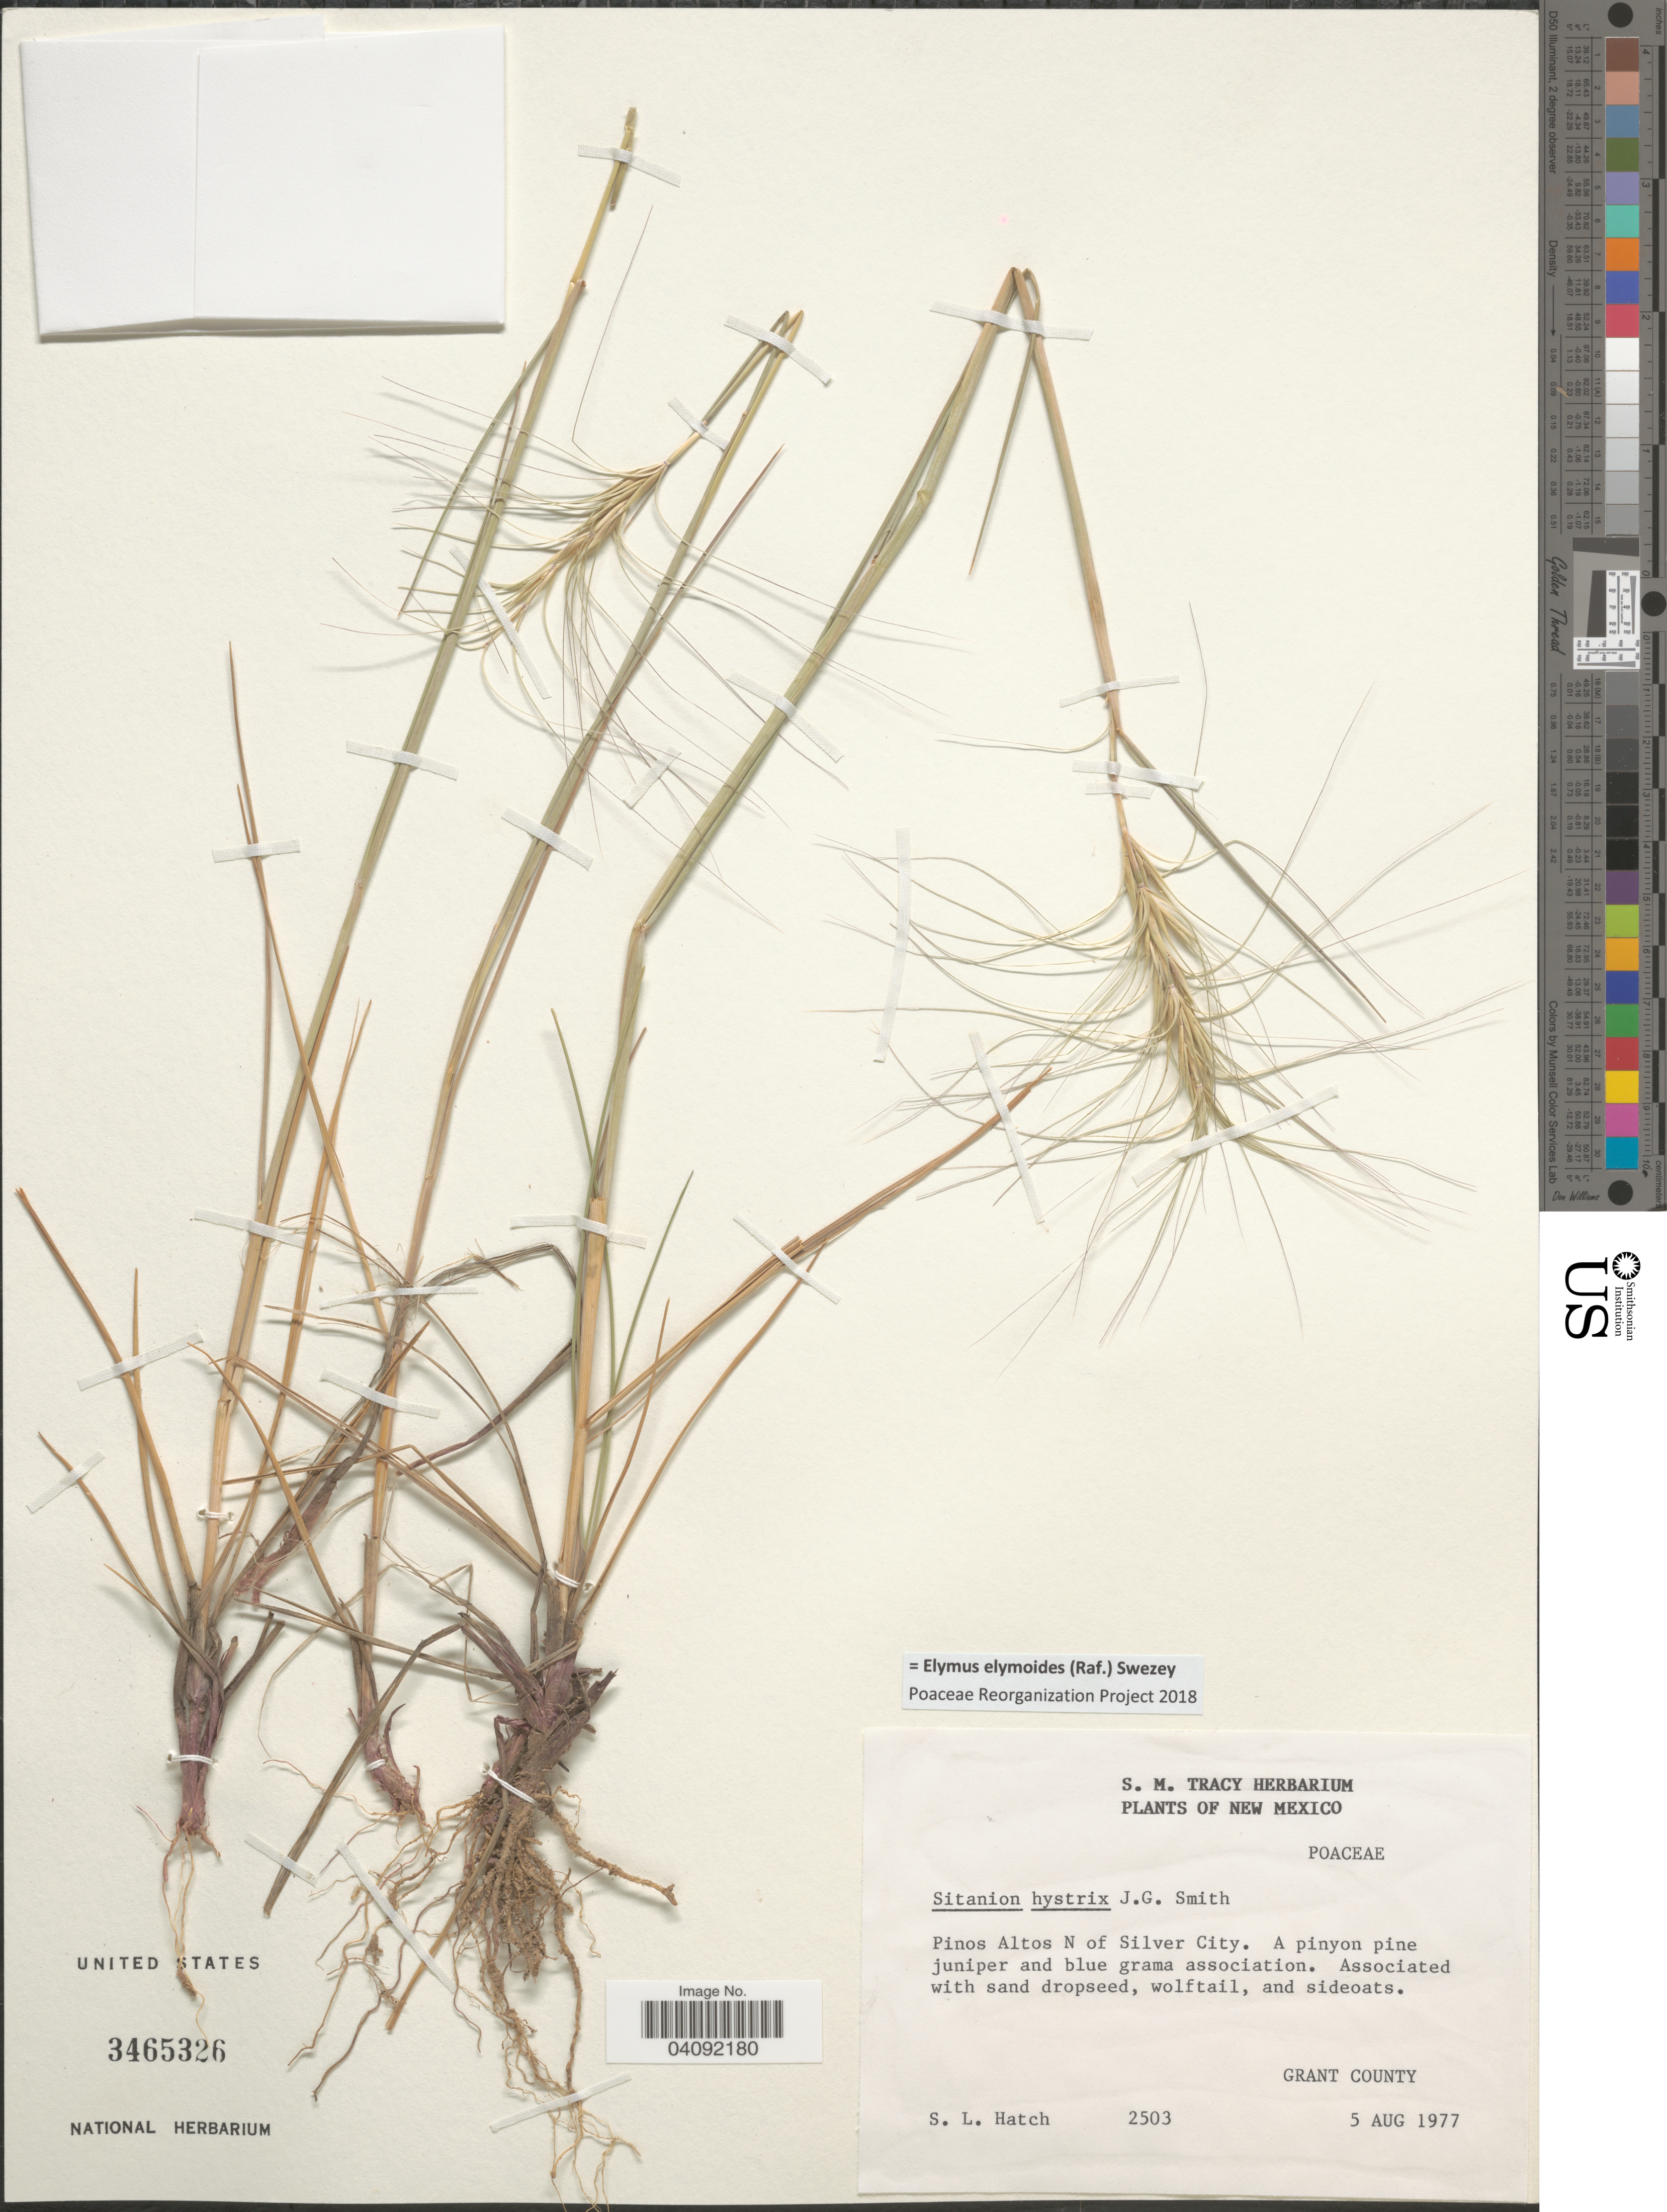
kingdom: Plantae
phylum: Tracheophyta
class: Liliopsida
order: Poales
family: Poaceae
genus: Elymus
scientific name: Elymus elymoides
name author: (Raf.) Swezey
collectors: S. Hatch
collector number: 2503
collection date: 1977-08-05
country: United States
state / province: New Mexico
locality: Pinos Altos N of Silver City. Grant County.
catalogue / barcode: US 3465326